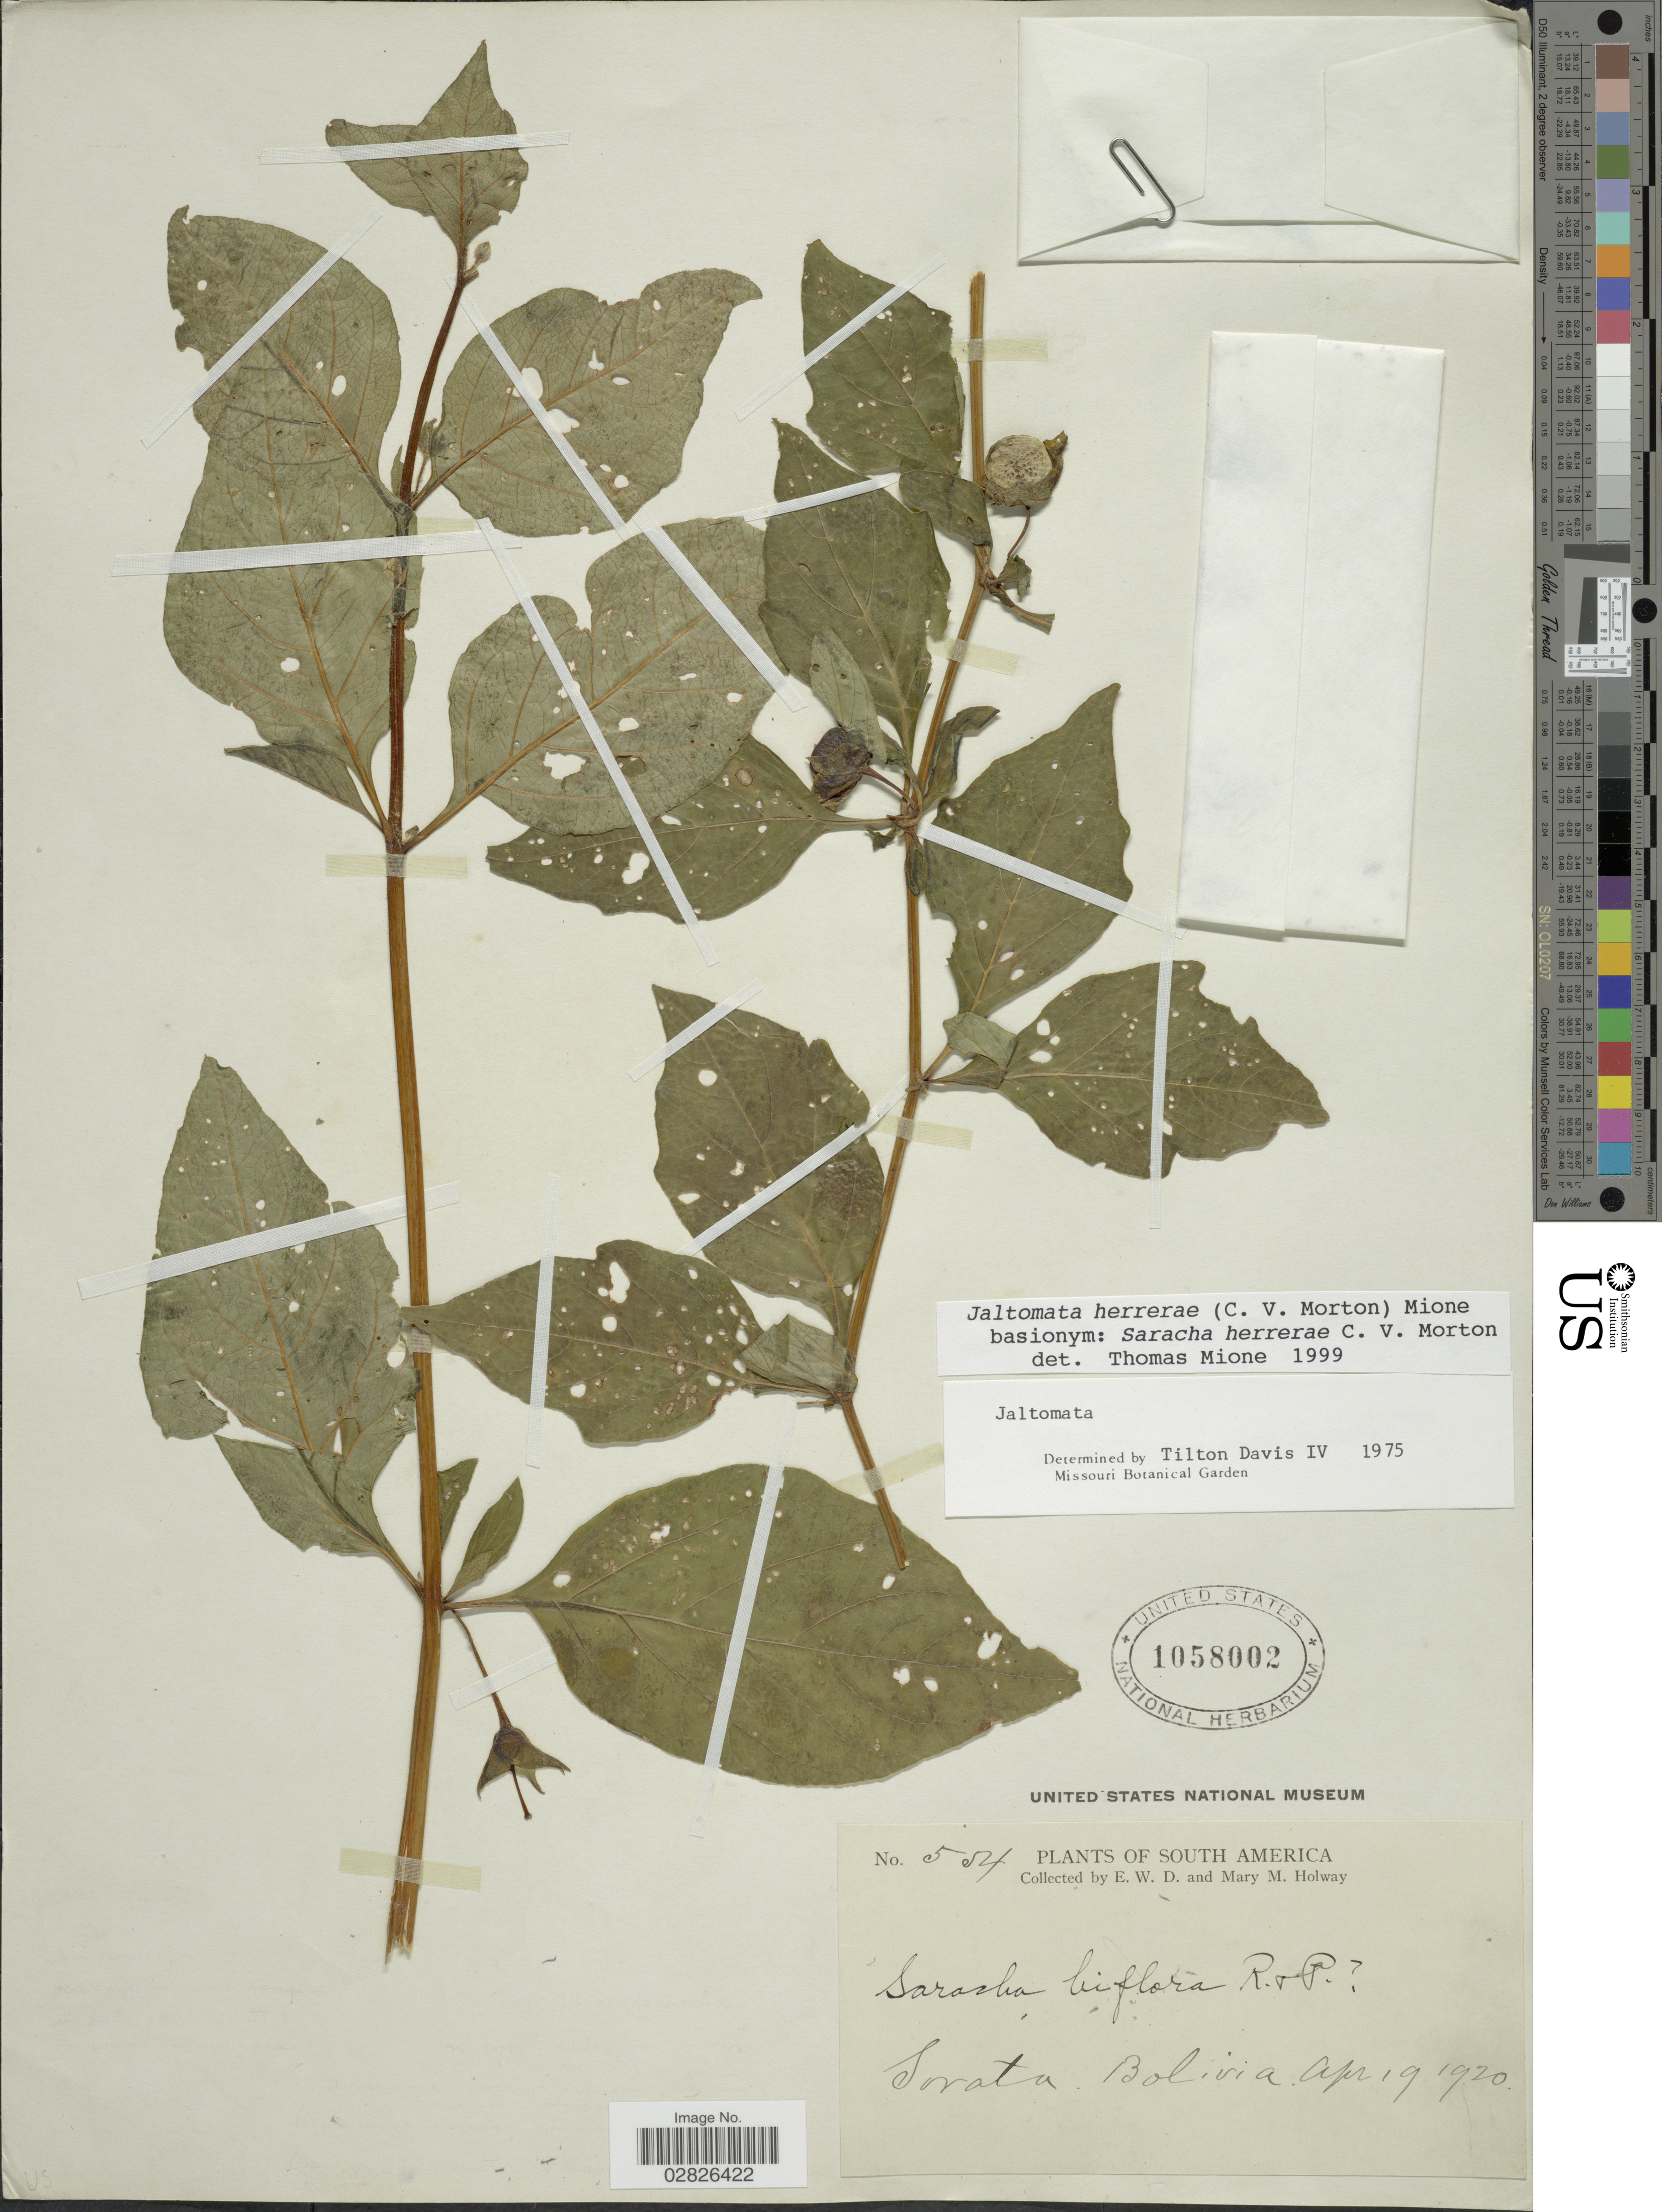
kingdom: Plantae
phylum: Tracheophyta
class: Magnoliopsida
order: Solanales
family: Solanaceae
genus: Jaltomata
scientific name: Jaltomata herrerae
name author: (C.V. Morton) Mione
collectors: E. W. D. Holway & M. M. Holway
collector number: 554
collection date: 1920-04-19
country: Bolivia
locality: Sorata.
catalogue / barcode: US 1058002